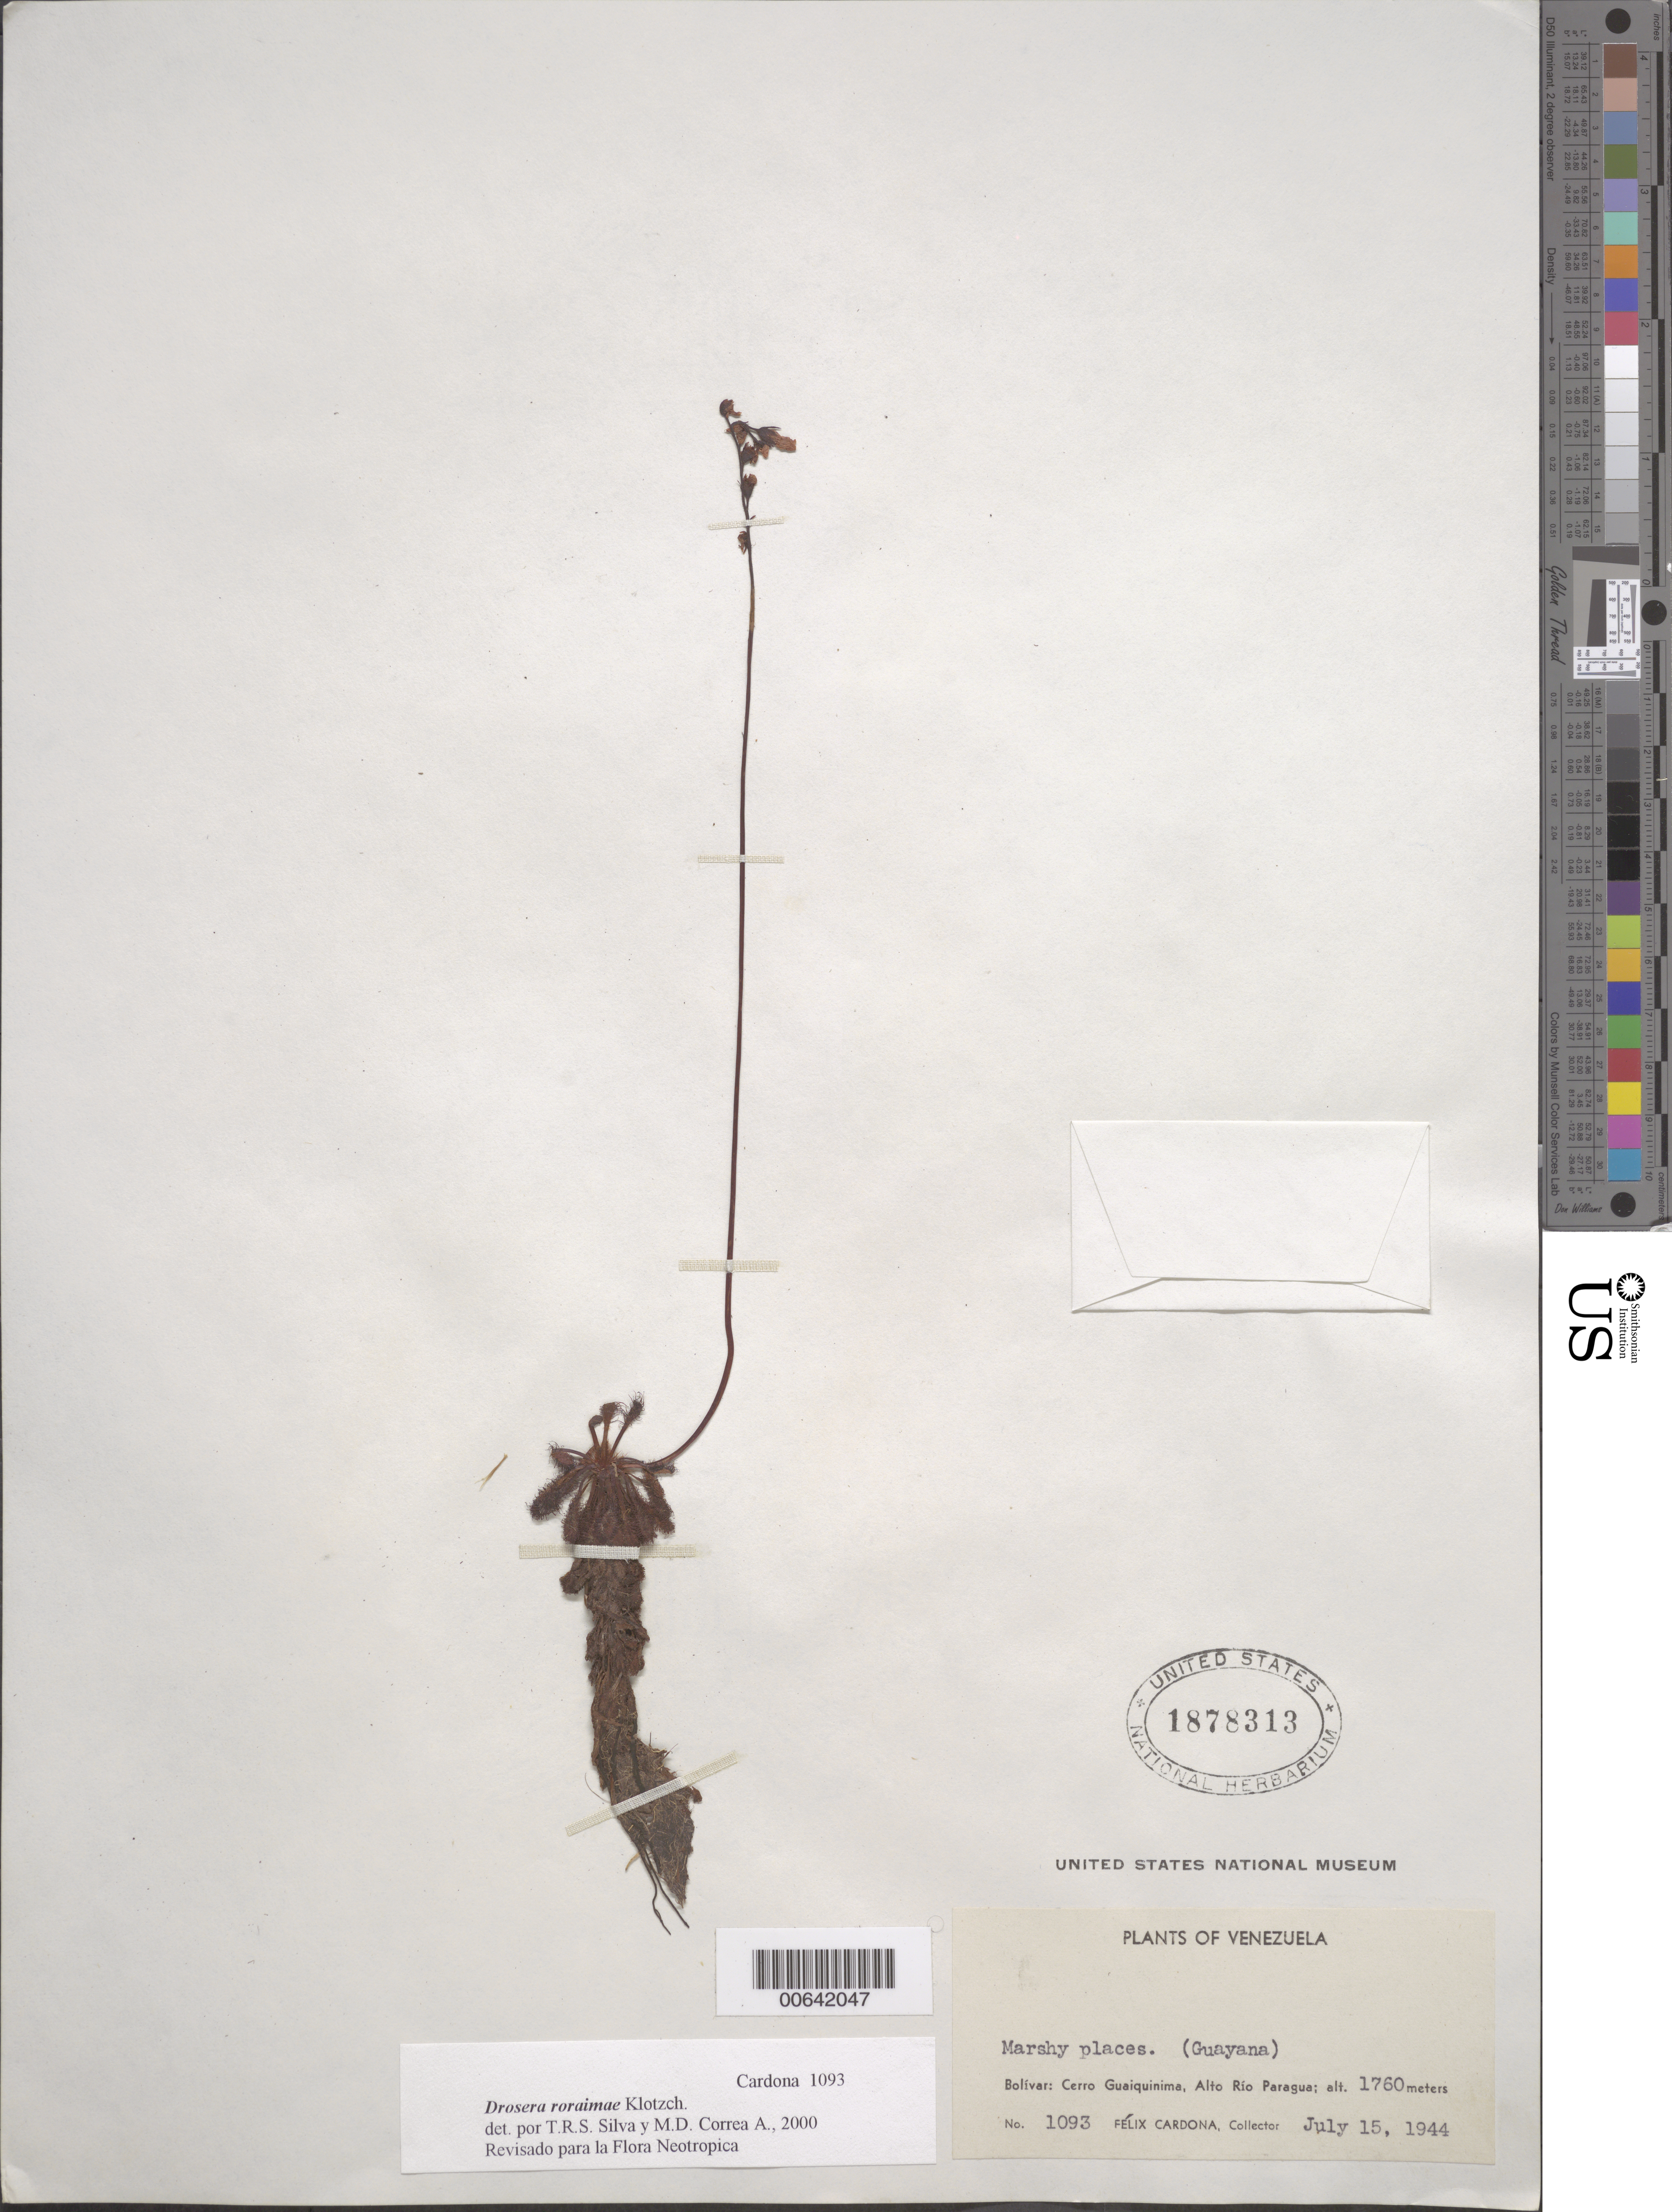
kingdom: Plantae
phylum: Tracheophyta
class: Magnoliopsida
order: Caryophyllales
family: Droseraceae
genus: Drosera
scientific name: Drosera roraimae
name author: (Klotzsch ex Diels) Maguire & J.R. Laundon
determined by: Silva, T. R. S. & Correa A. , M. D.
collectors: F. Cardona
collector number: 1093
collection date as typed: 15 Jul 1944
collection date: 1944-07-15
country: Venezuela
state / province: Bolívar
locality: Cerro Guaiquinima, Alto Río Paragua. (Guayana).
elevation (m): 1760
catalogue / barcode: US 1878313